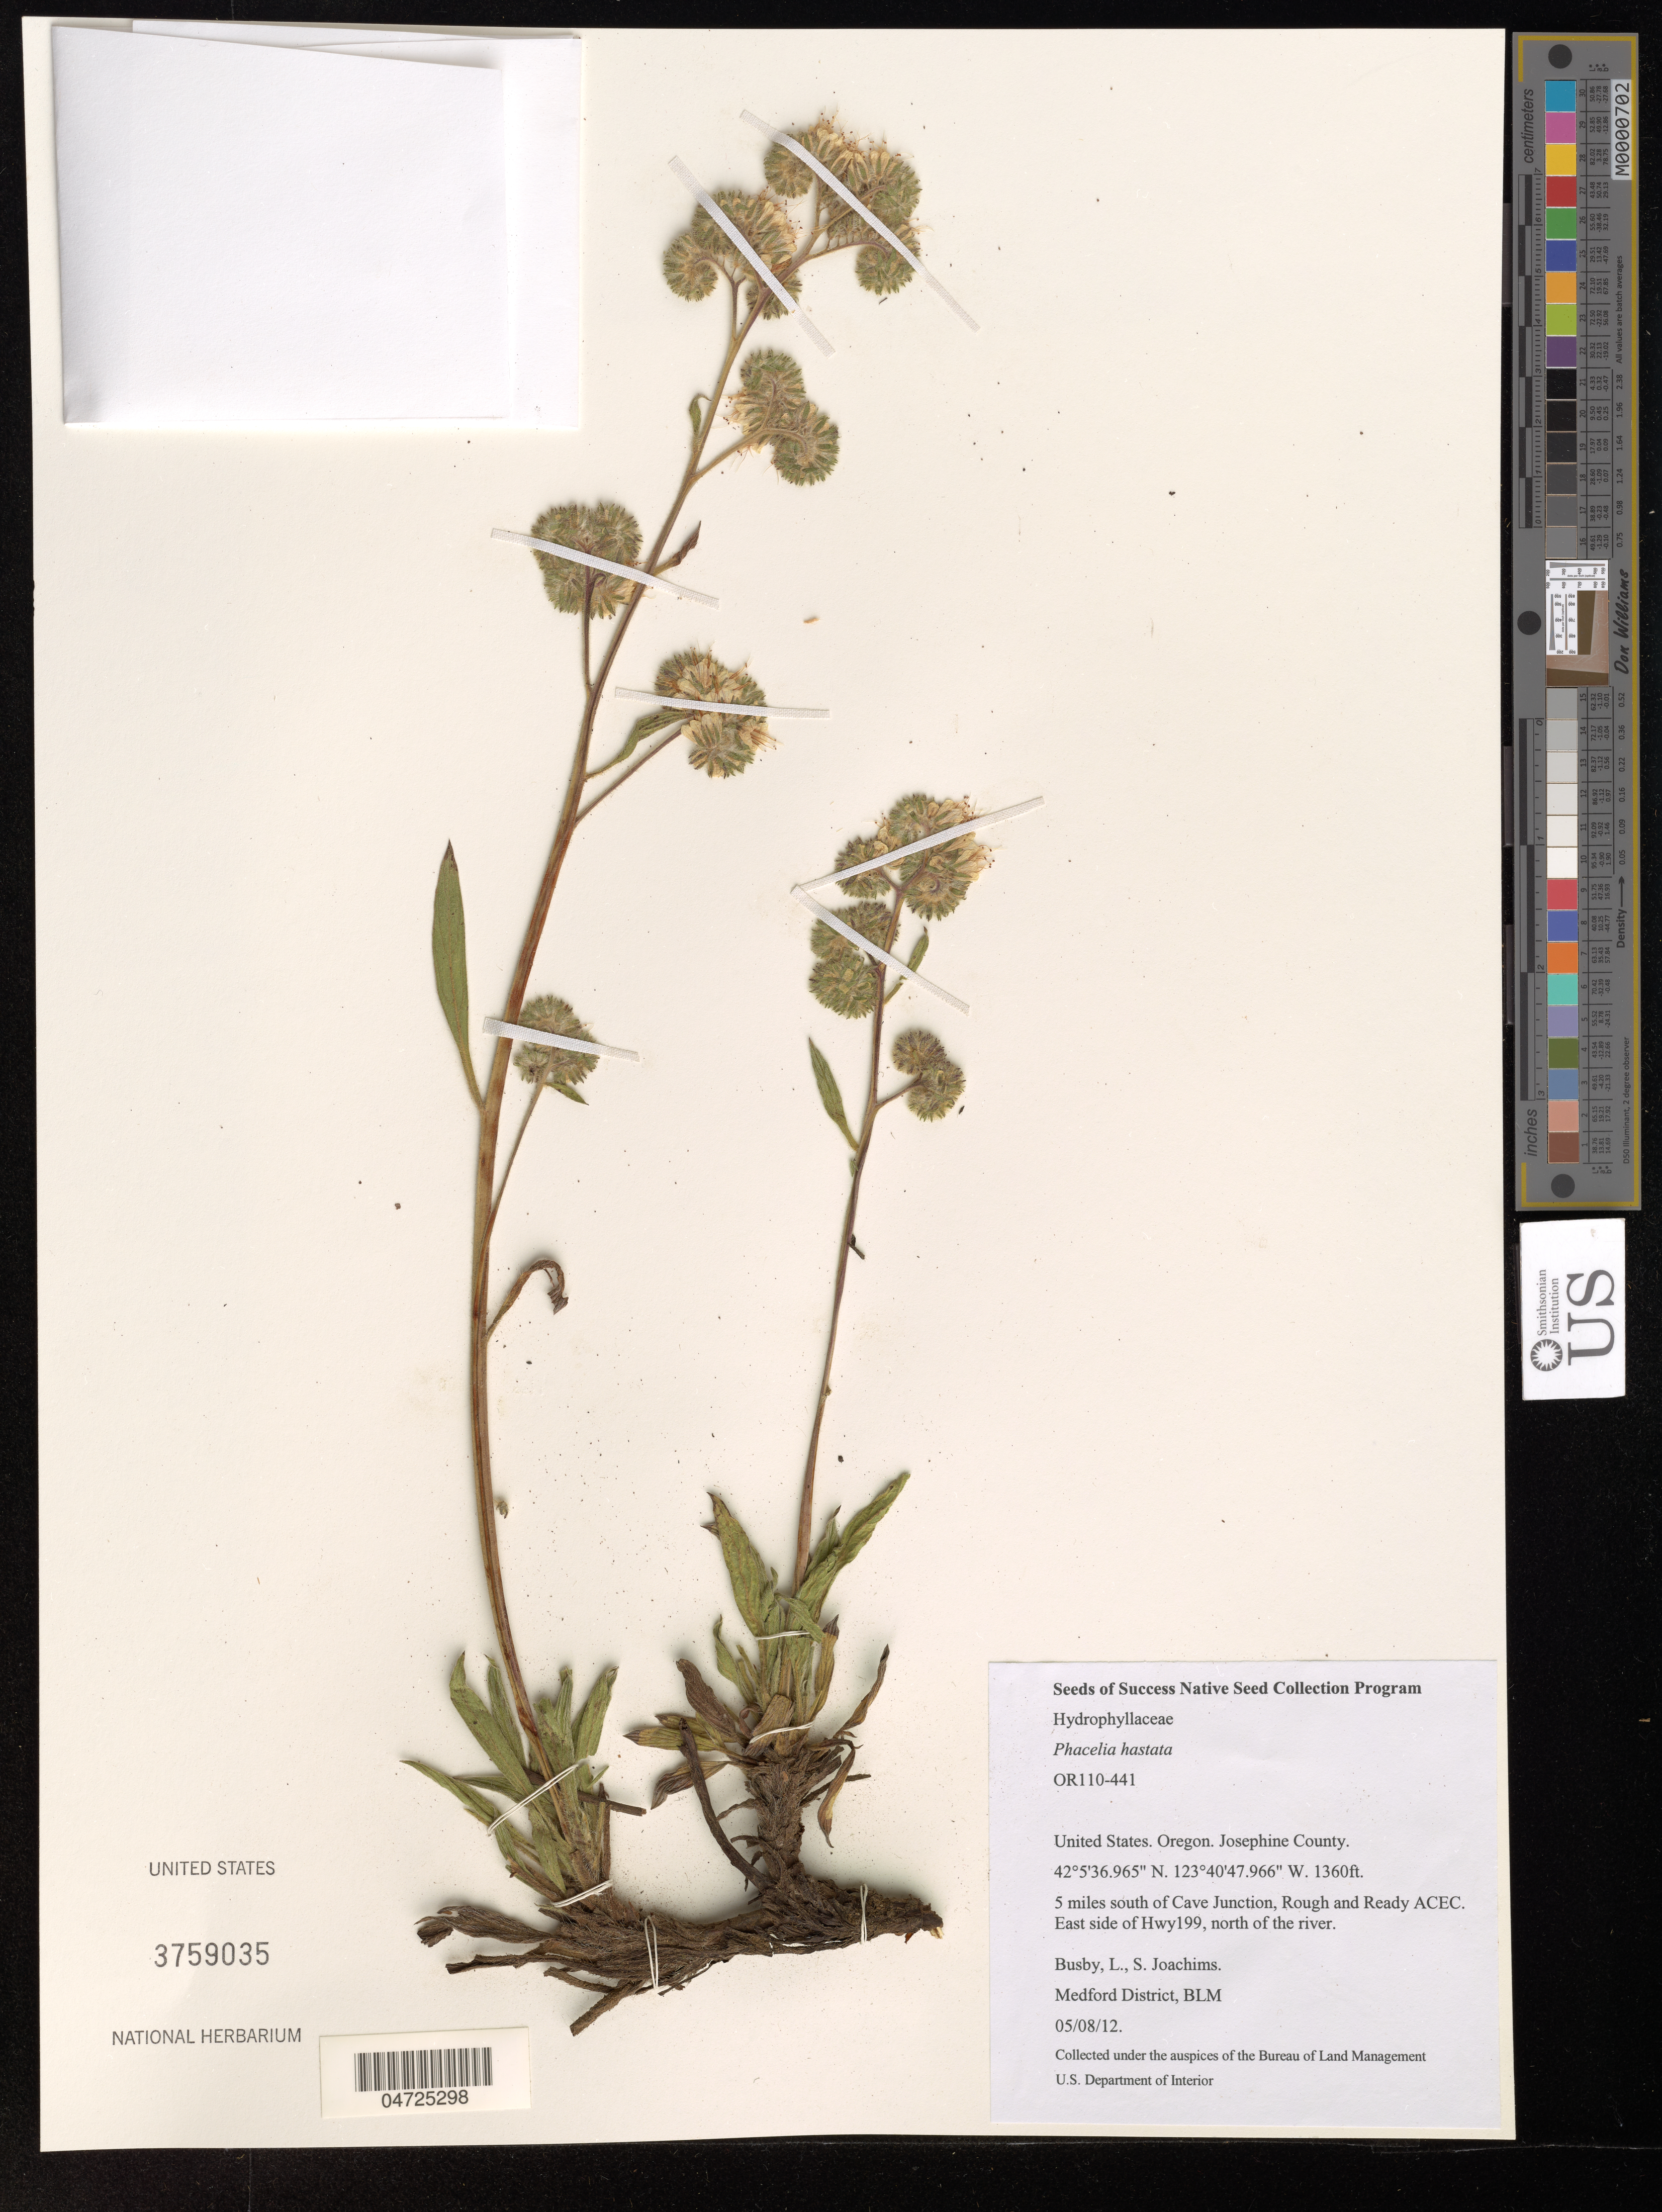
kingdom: Plantae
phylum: Tracheophyta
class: Magnoliopsida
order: Boraginales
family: Hydrophyllaceae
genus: Phacelia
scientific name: Phacelia hastata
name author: Douglas ex Lehm.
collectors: L. Busby & S. Joachims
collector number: OR110-441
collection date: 2012-05-08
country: United States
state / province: Oregon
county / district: Josephine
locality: Josephine County. 5 miles south of Cave Junction, Rough and Ready ACEC. East side of Hwy 199, north of the river.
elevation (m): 415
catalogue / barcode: US 3759035